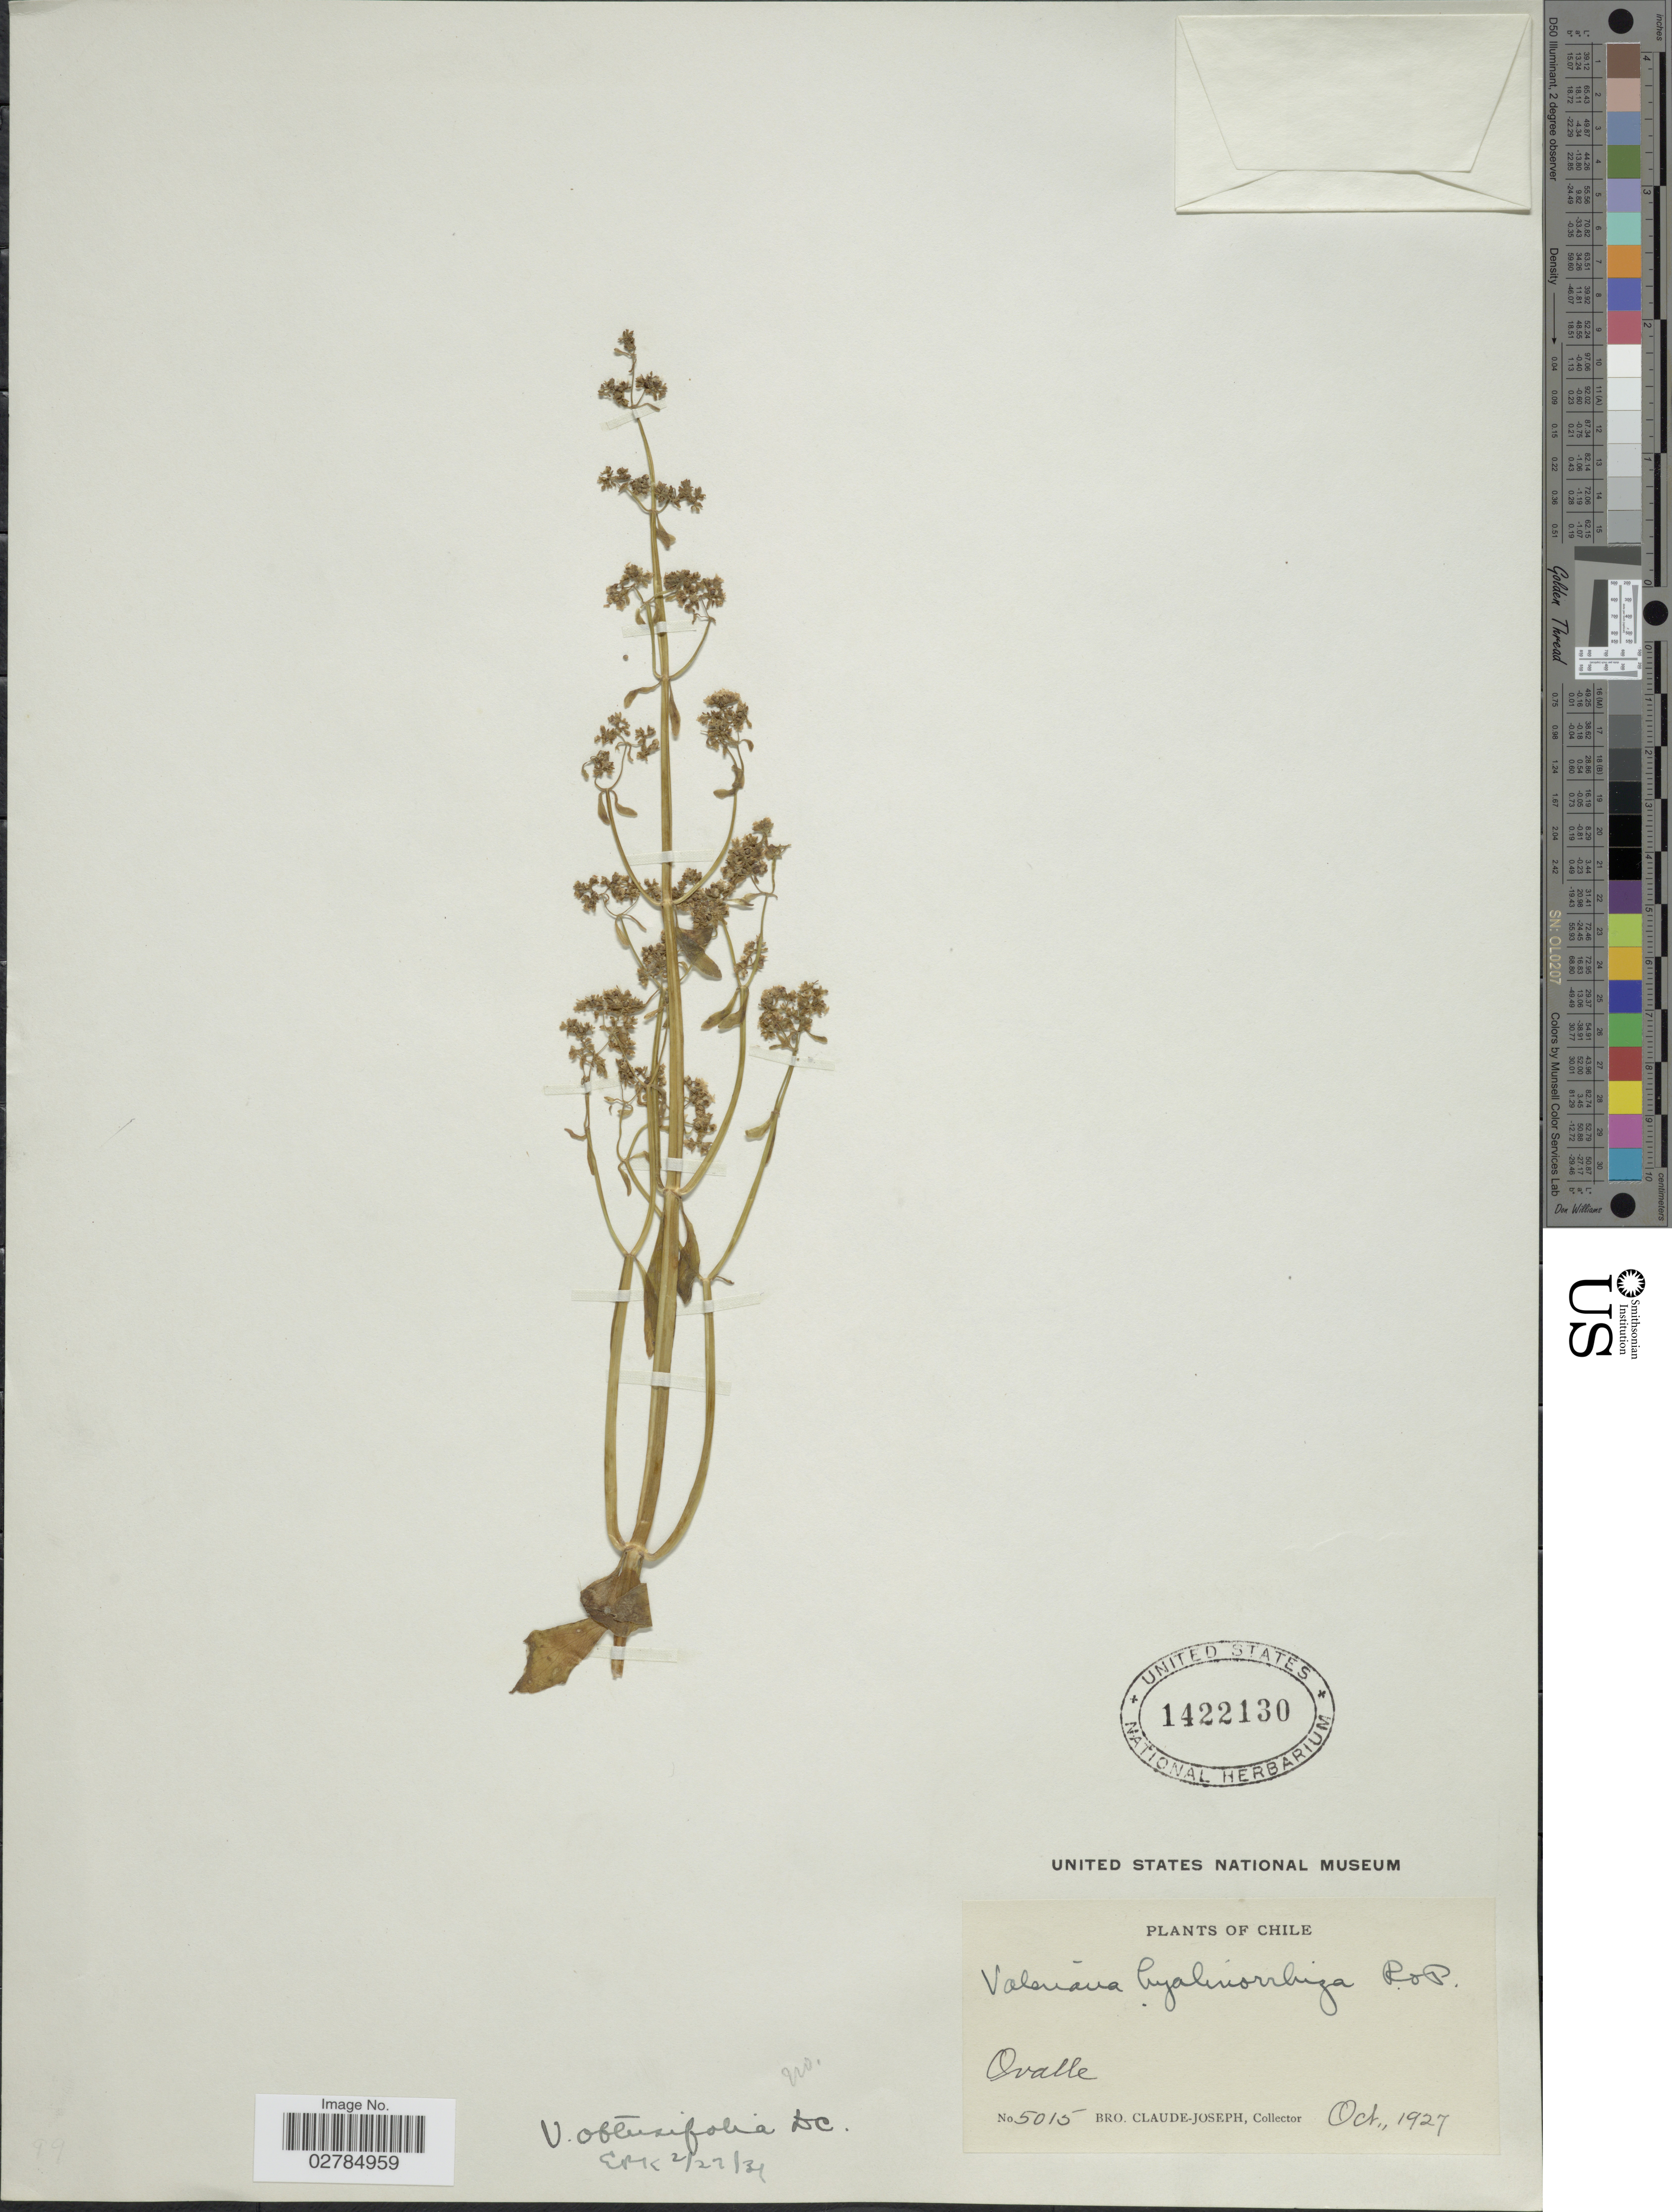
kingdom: Plantae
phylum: Tracheophyta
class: Magnoliopsida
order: Dipsacales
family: Caprifoliaceae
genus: Valeriana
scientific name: Valeriana obtusifolia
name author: DC.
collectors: Bro. Claude-Joseph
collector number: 5015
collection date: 1927-10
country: Chile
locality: Ovalle.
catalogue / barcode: US 1422130